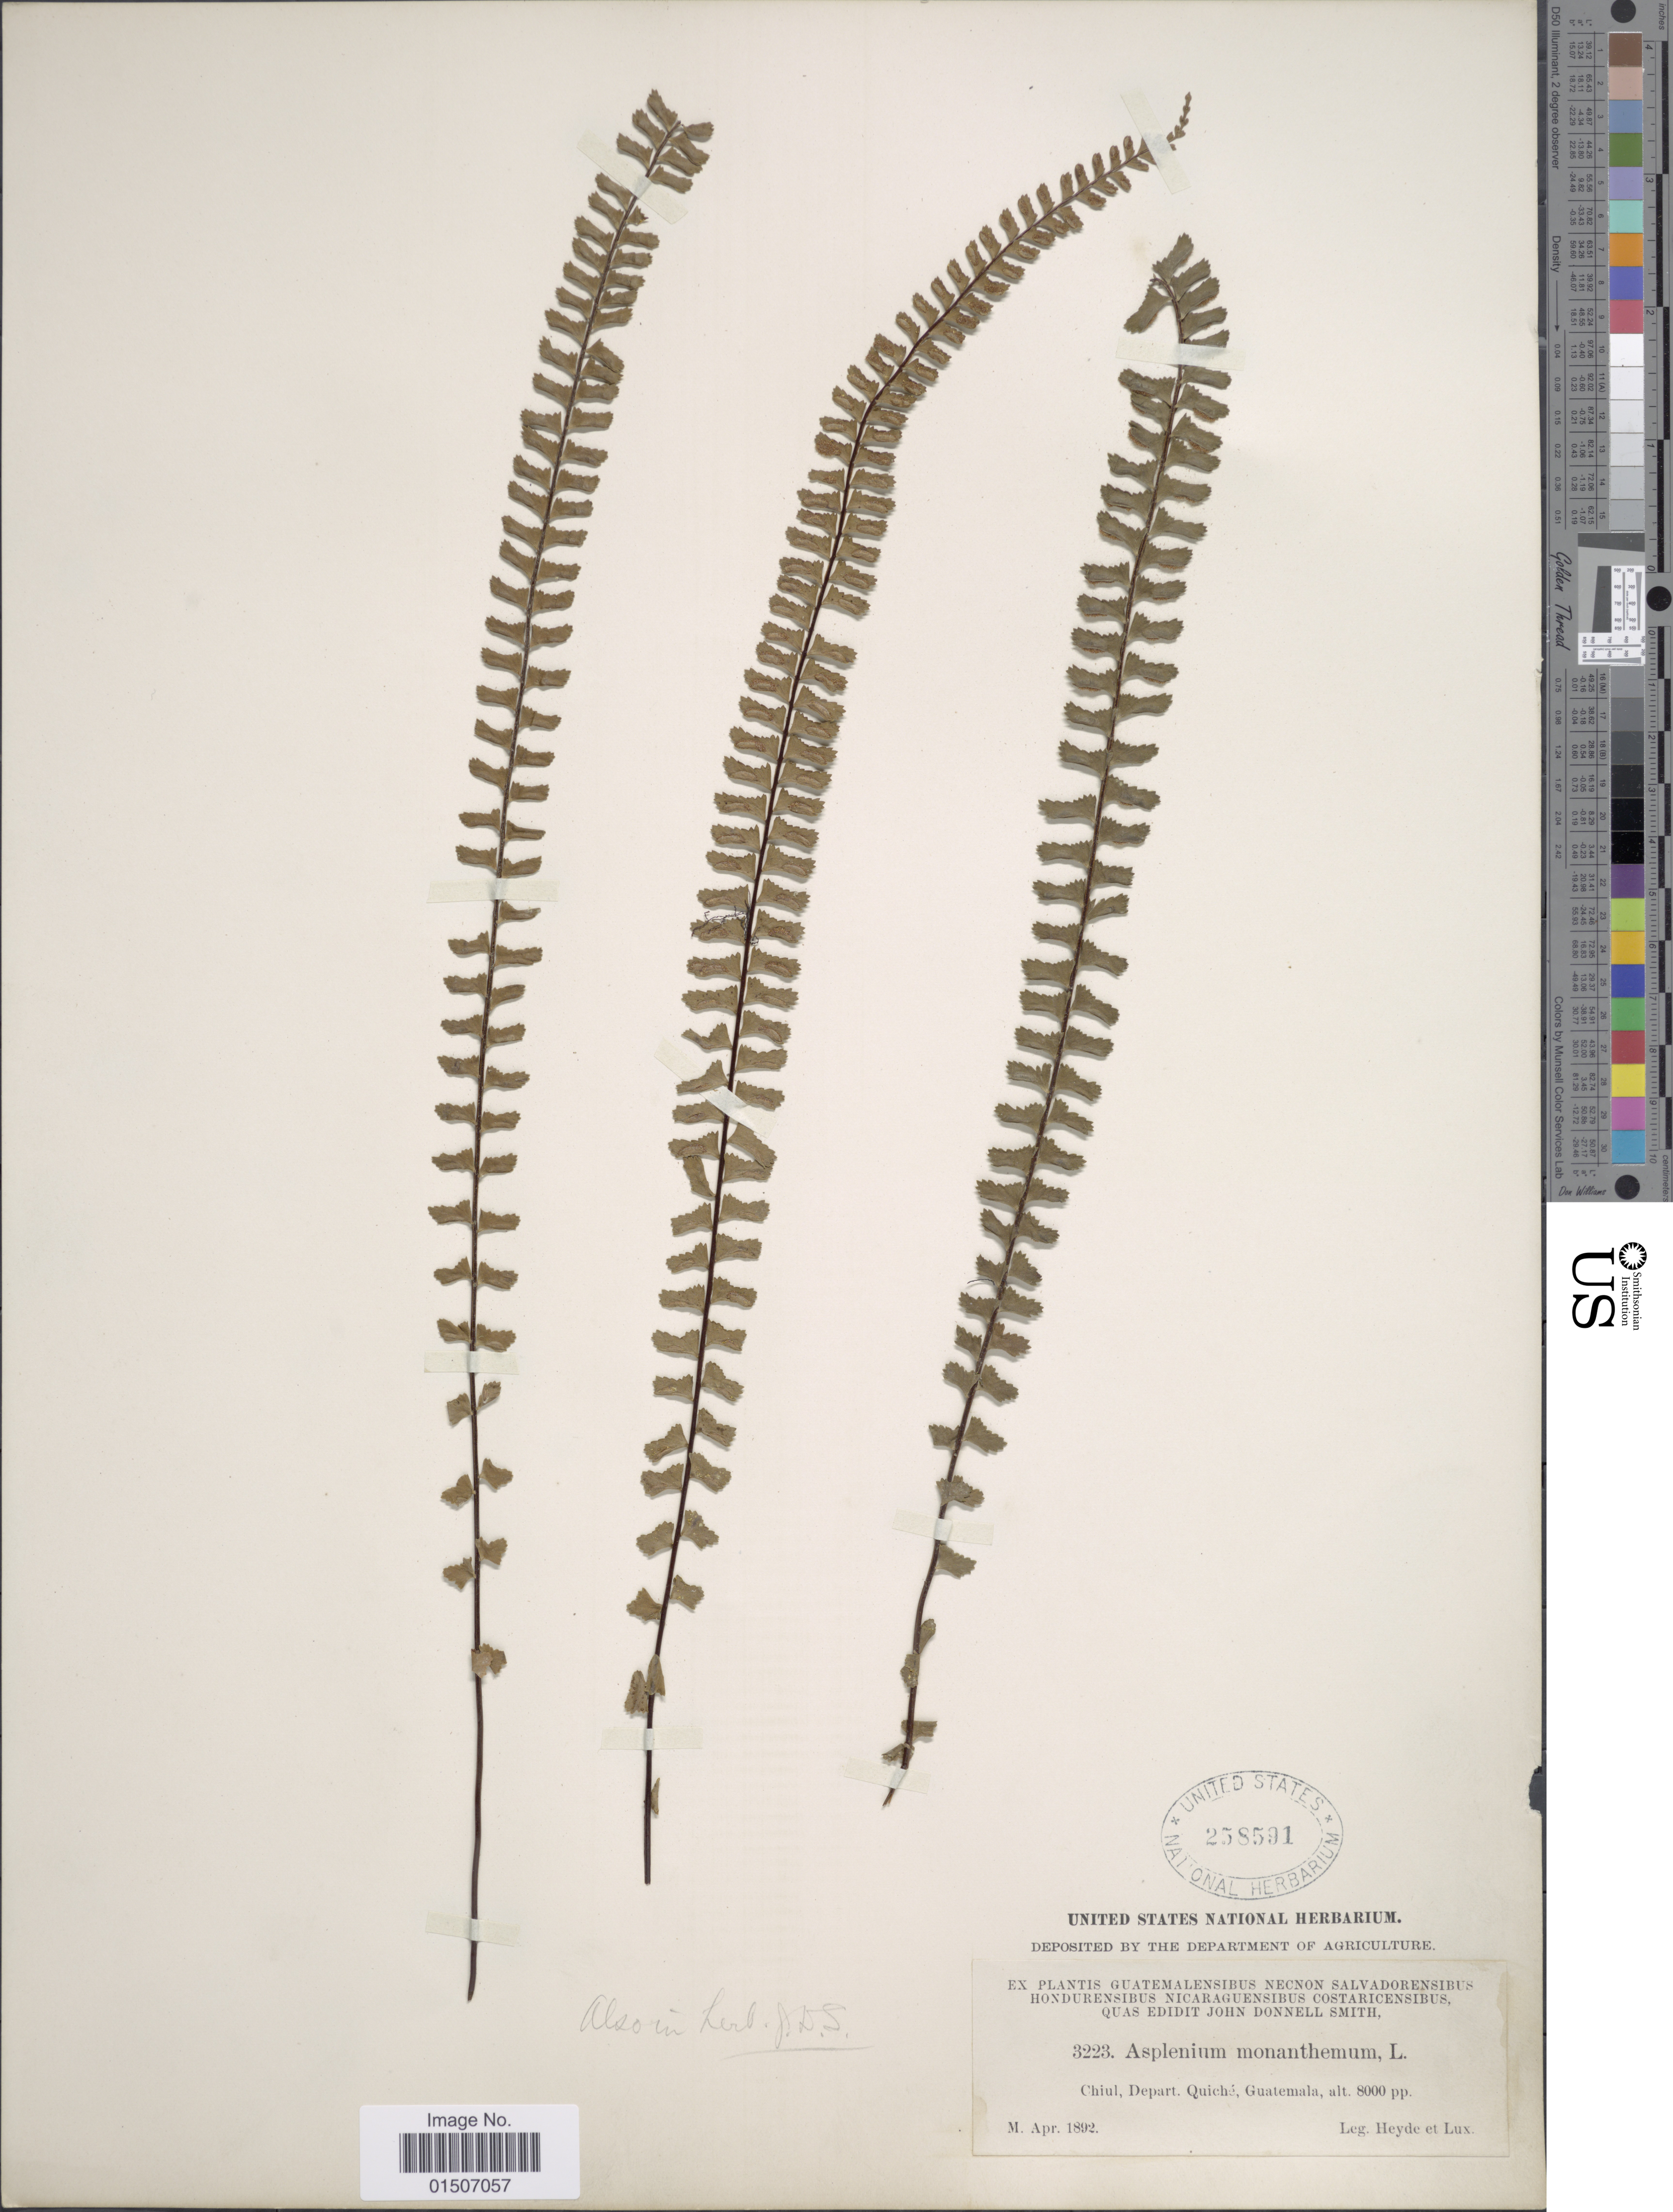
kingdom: Plantae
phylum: Tracheophyta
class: Polypodiopsida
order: Polypodiales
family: Aspleniaceae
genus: Asplenium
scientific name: Asplenium monanthes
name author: L.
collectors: Heyde & Lux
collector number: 3223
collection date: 1892-04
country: Guatemala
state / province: El Quiché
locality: Chiul, DEaprt. Quiché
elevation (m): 2438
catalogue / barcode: US 258591